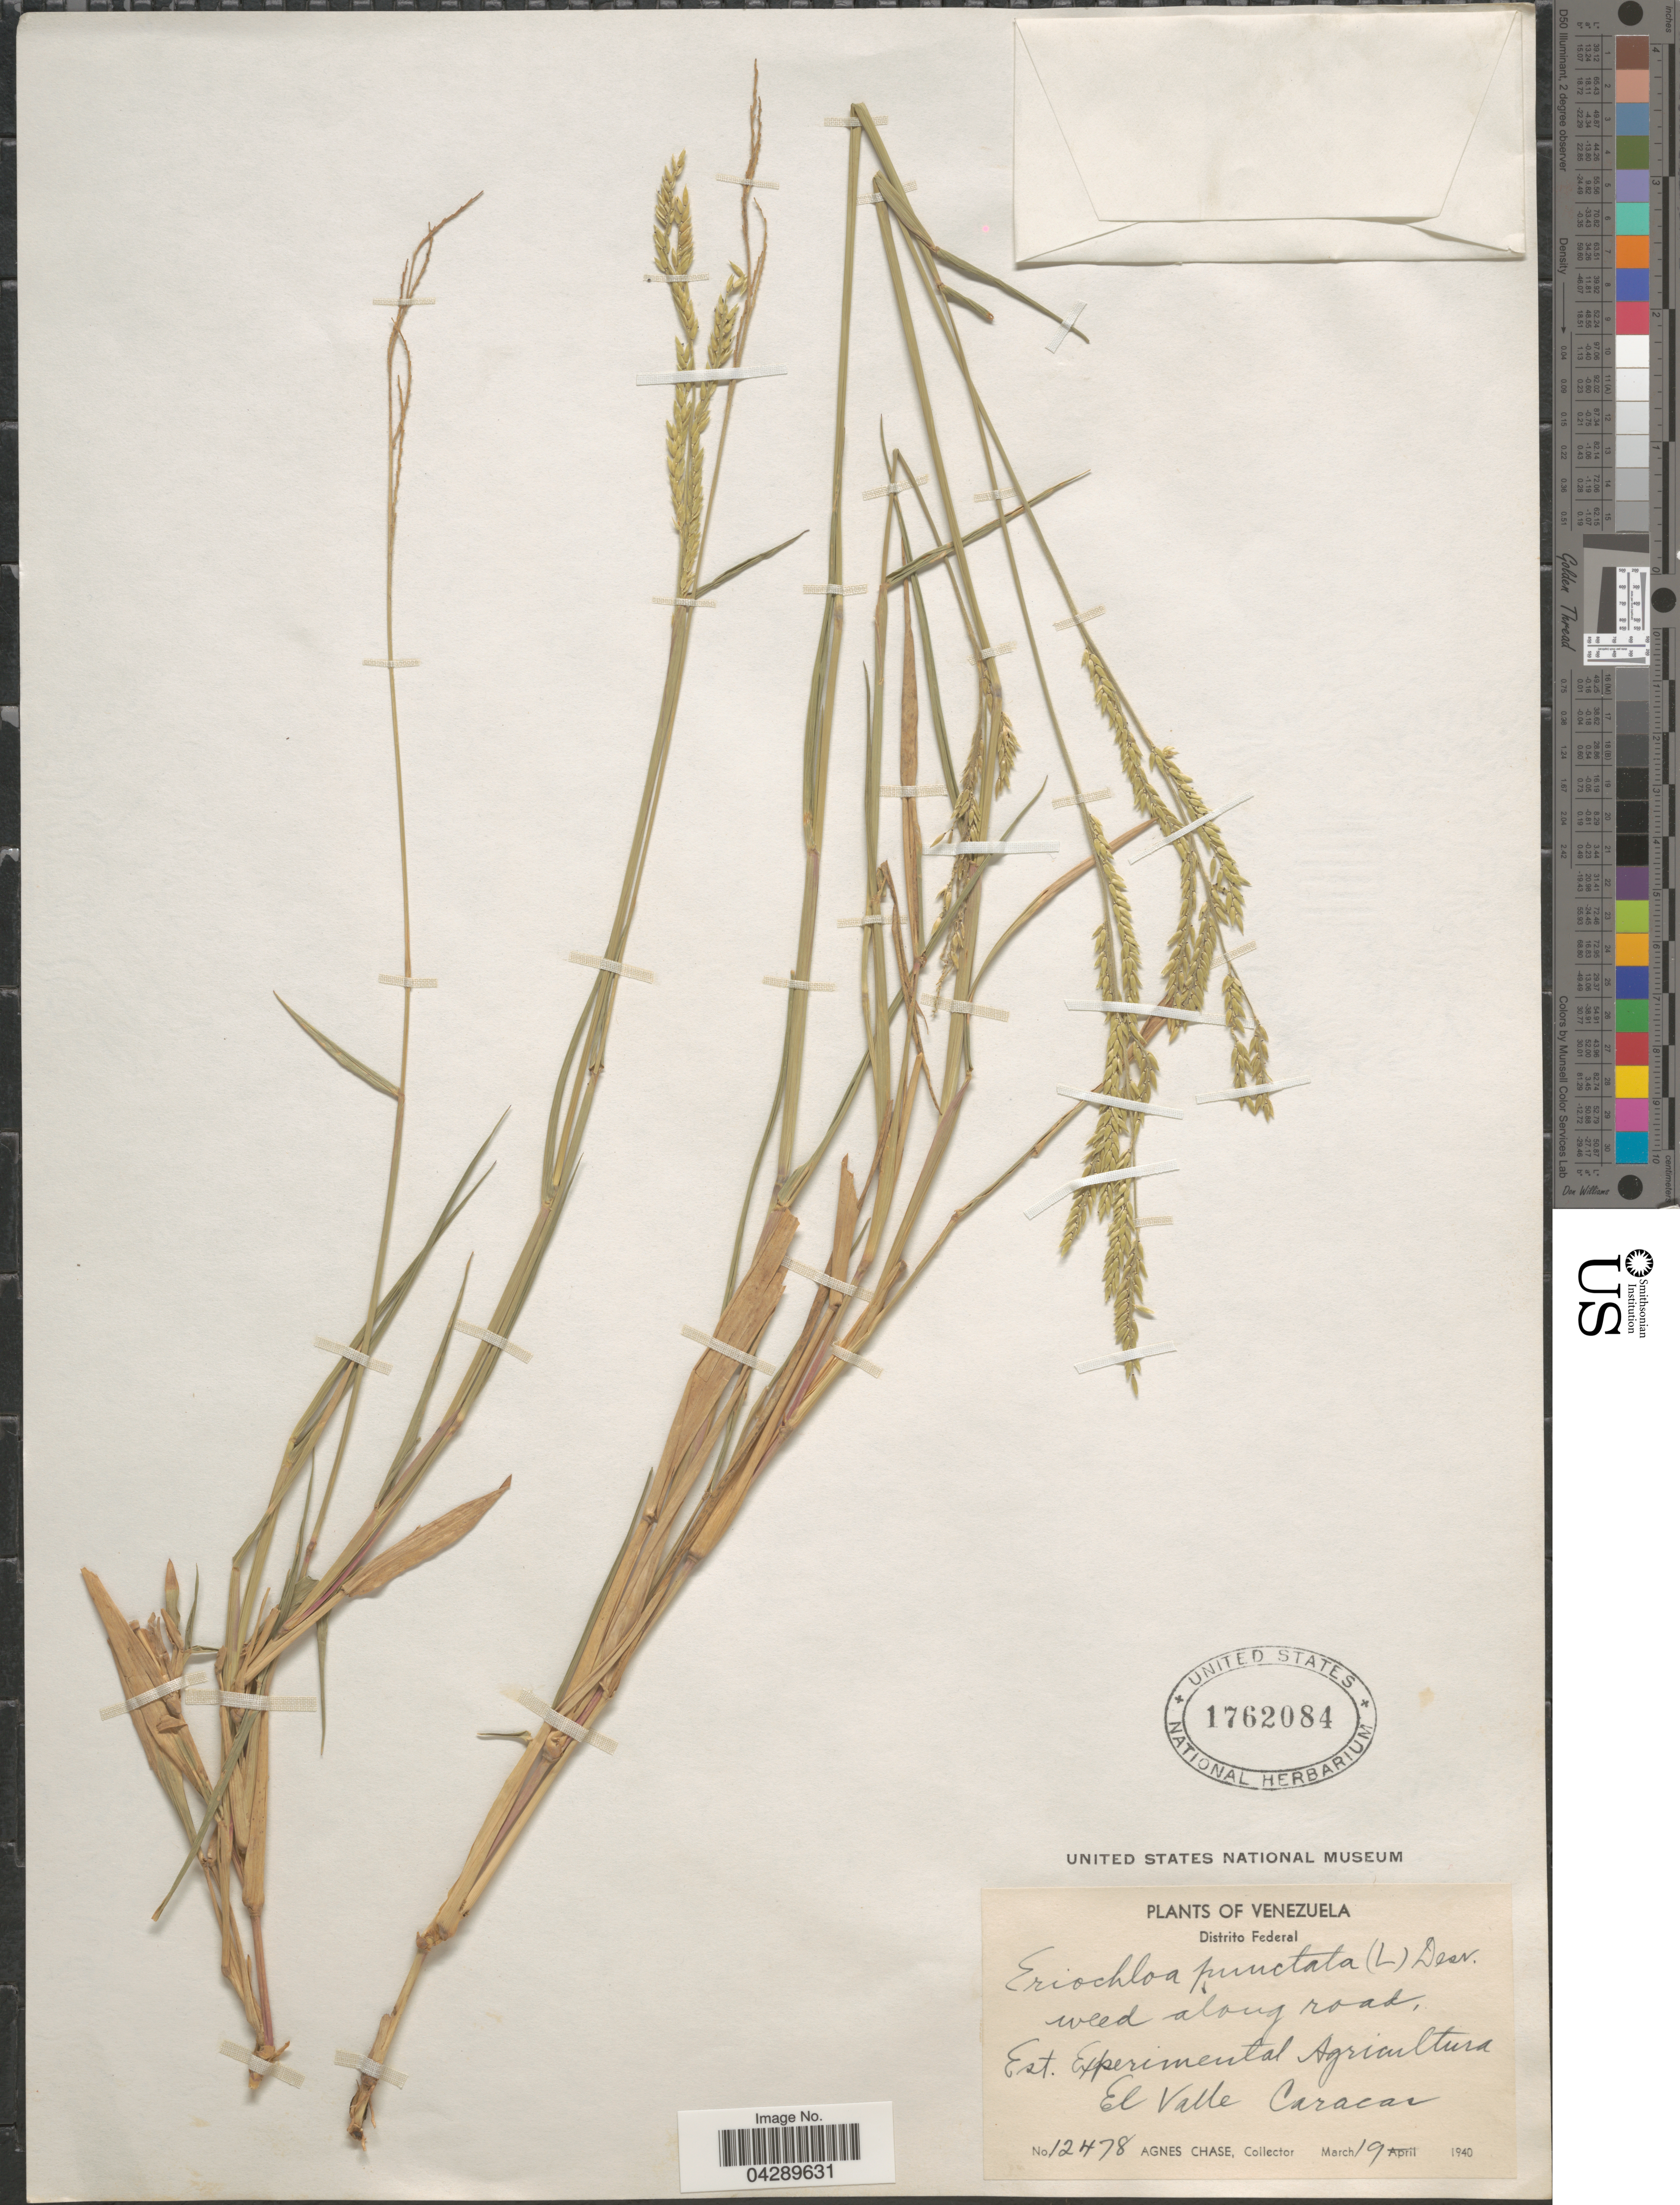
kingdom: Plantae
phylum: Tracheophyta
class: Liliopsida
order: Poales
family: Poaceae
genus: Eriochloa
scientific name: Eriochloa punctata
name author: (L.) Desv. ex Ham.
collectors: A. Chase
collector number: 12478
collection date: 1940-03-19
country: Venezuela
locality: Distrito Federal. Est. Experimental Agricultura. El Valle. Caracas.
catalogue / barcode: US 1762084